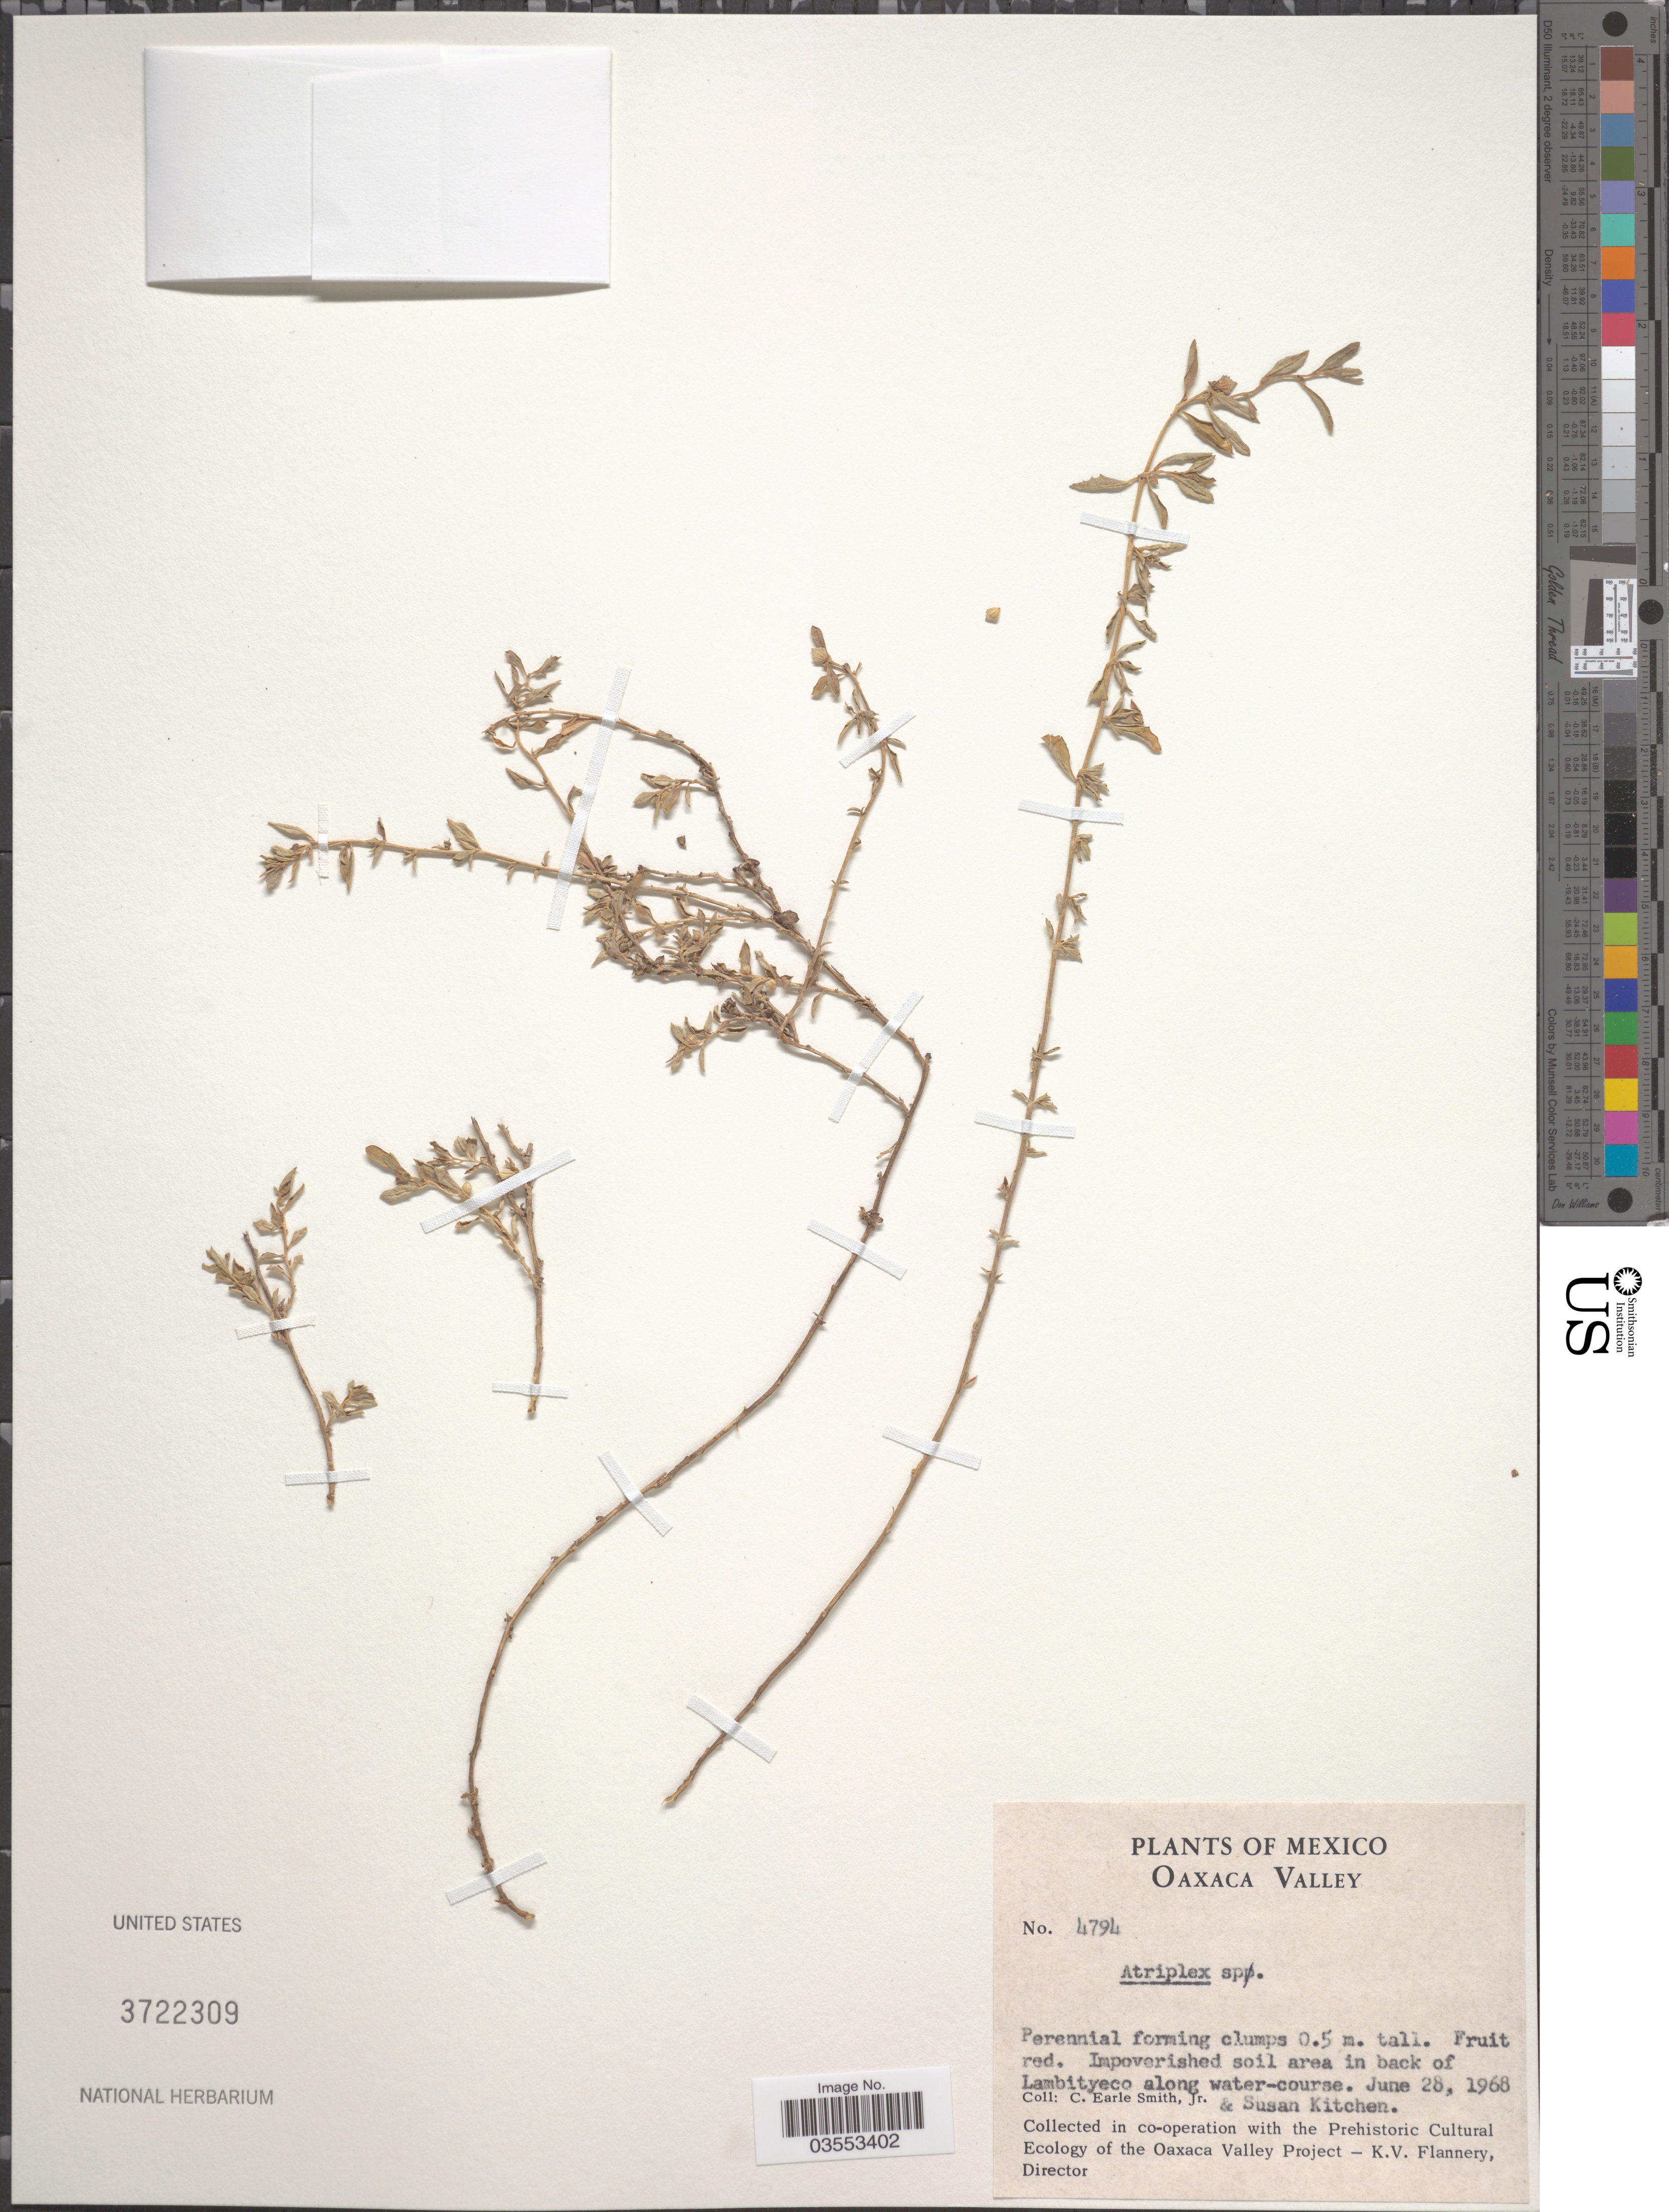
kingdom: Plantae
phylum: Tracheophyta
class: Magnoliopsida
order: Caryophyllales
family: Amaranthaceae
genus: Atriplex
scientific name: Atriplex sp.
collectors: C. E. Smith Jr. & S. Kitchen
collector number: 4794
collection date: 1968-06-28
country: Mexico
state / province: Oaxaca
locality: Oaxaca Valley Impoverished soil area in back of Lambityeco along water-course.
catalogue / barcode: US 3722309